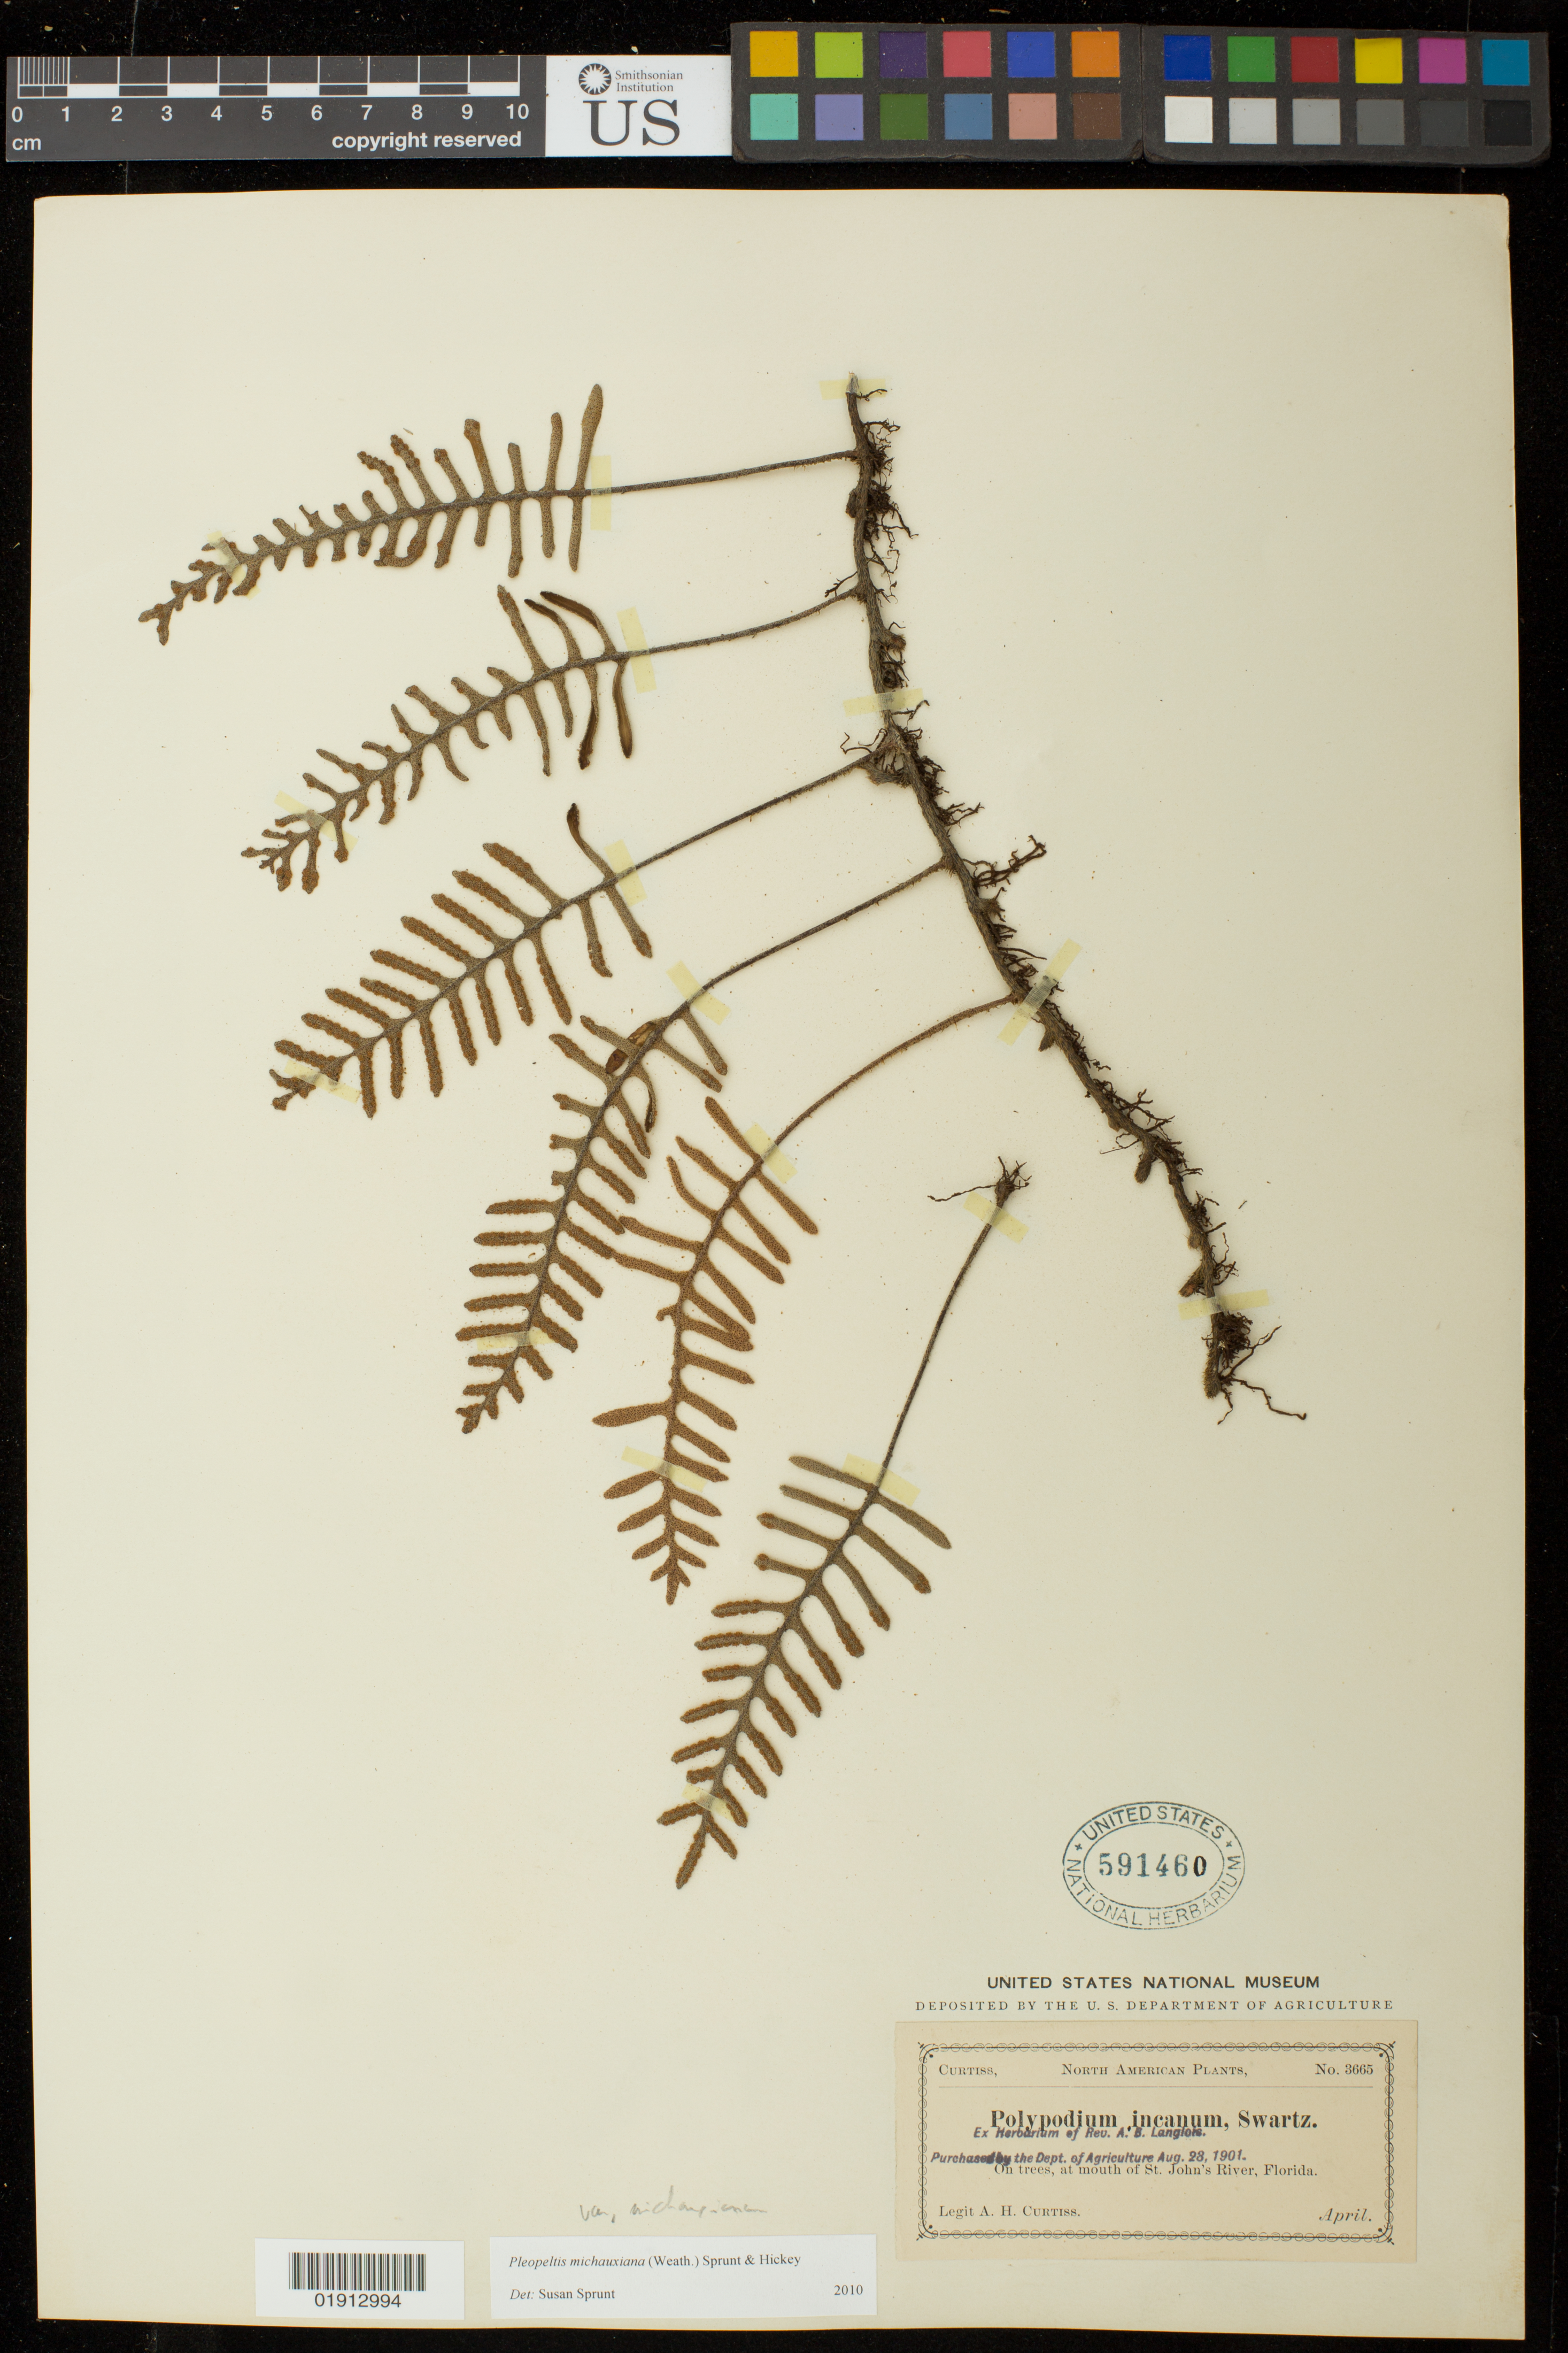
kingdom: Plantae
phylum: Tracheophyta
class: Polypodiopsida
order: Polypodiales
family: Polypodiaceae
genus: Pleopeltis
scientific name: Pleopeltis michauxiana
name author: (Weath.) Hickey & Sprunt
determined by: Sprunt, S. V.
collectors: A. H. Curtiss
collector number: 3665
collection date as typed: April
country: United States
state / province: Florida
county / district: Duval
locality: At mouth of St. John's River.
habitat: On trees.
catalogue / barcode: US 591460